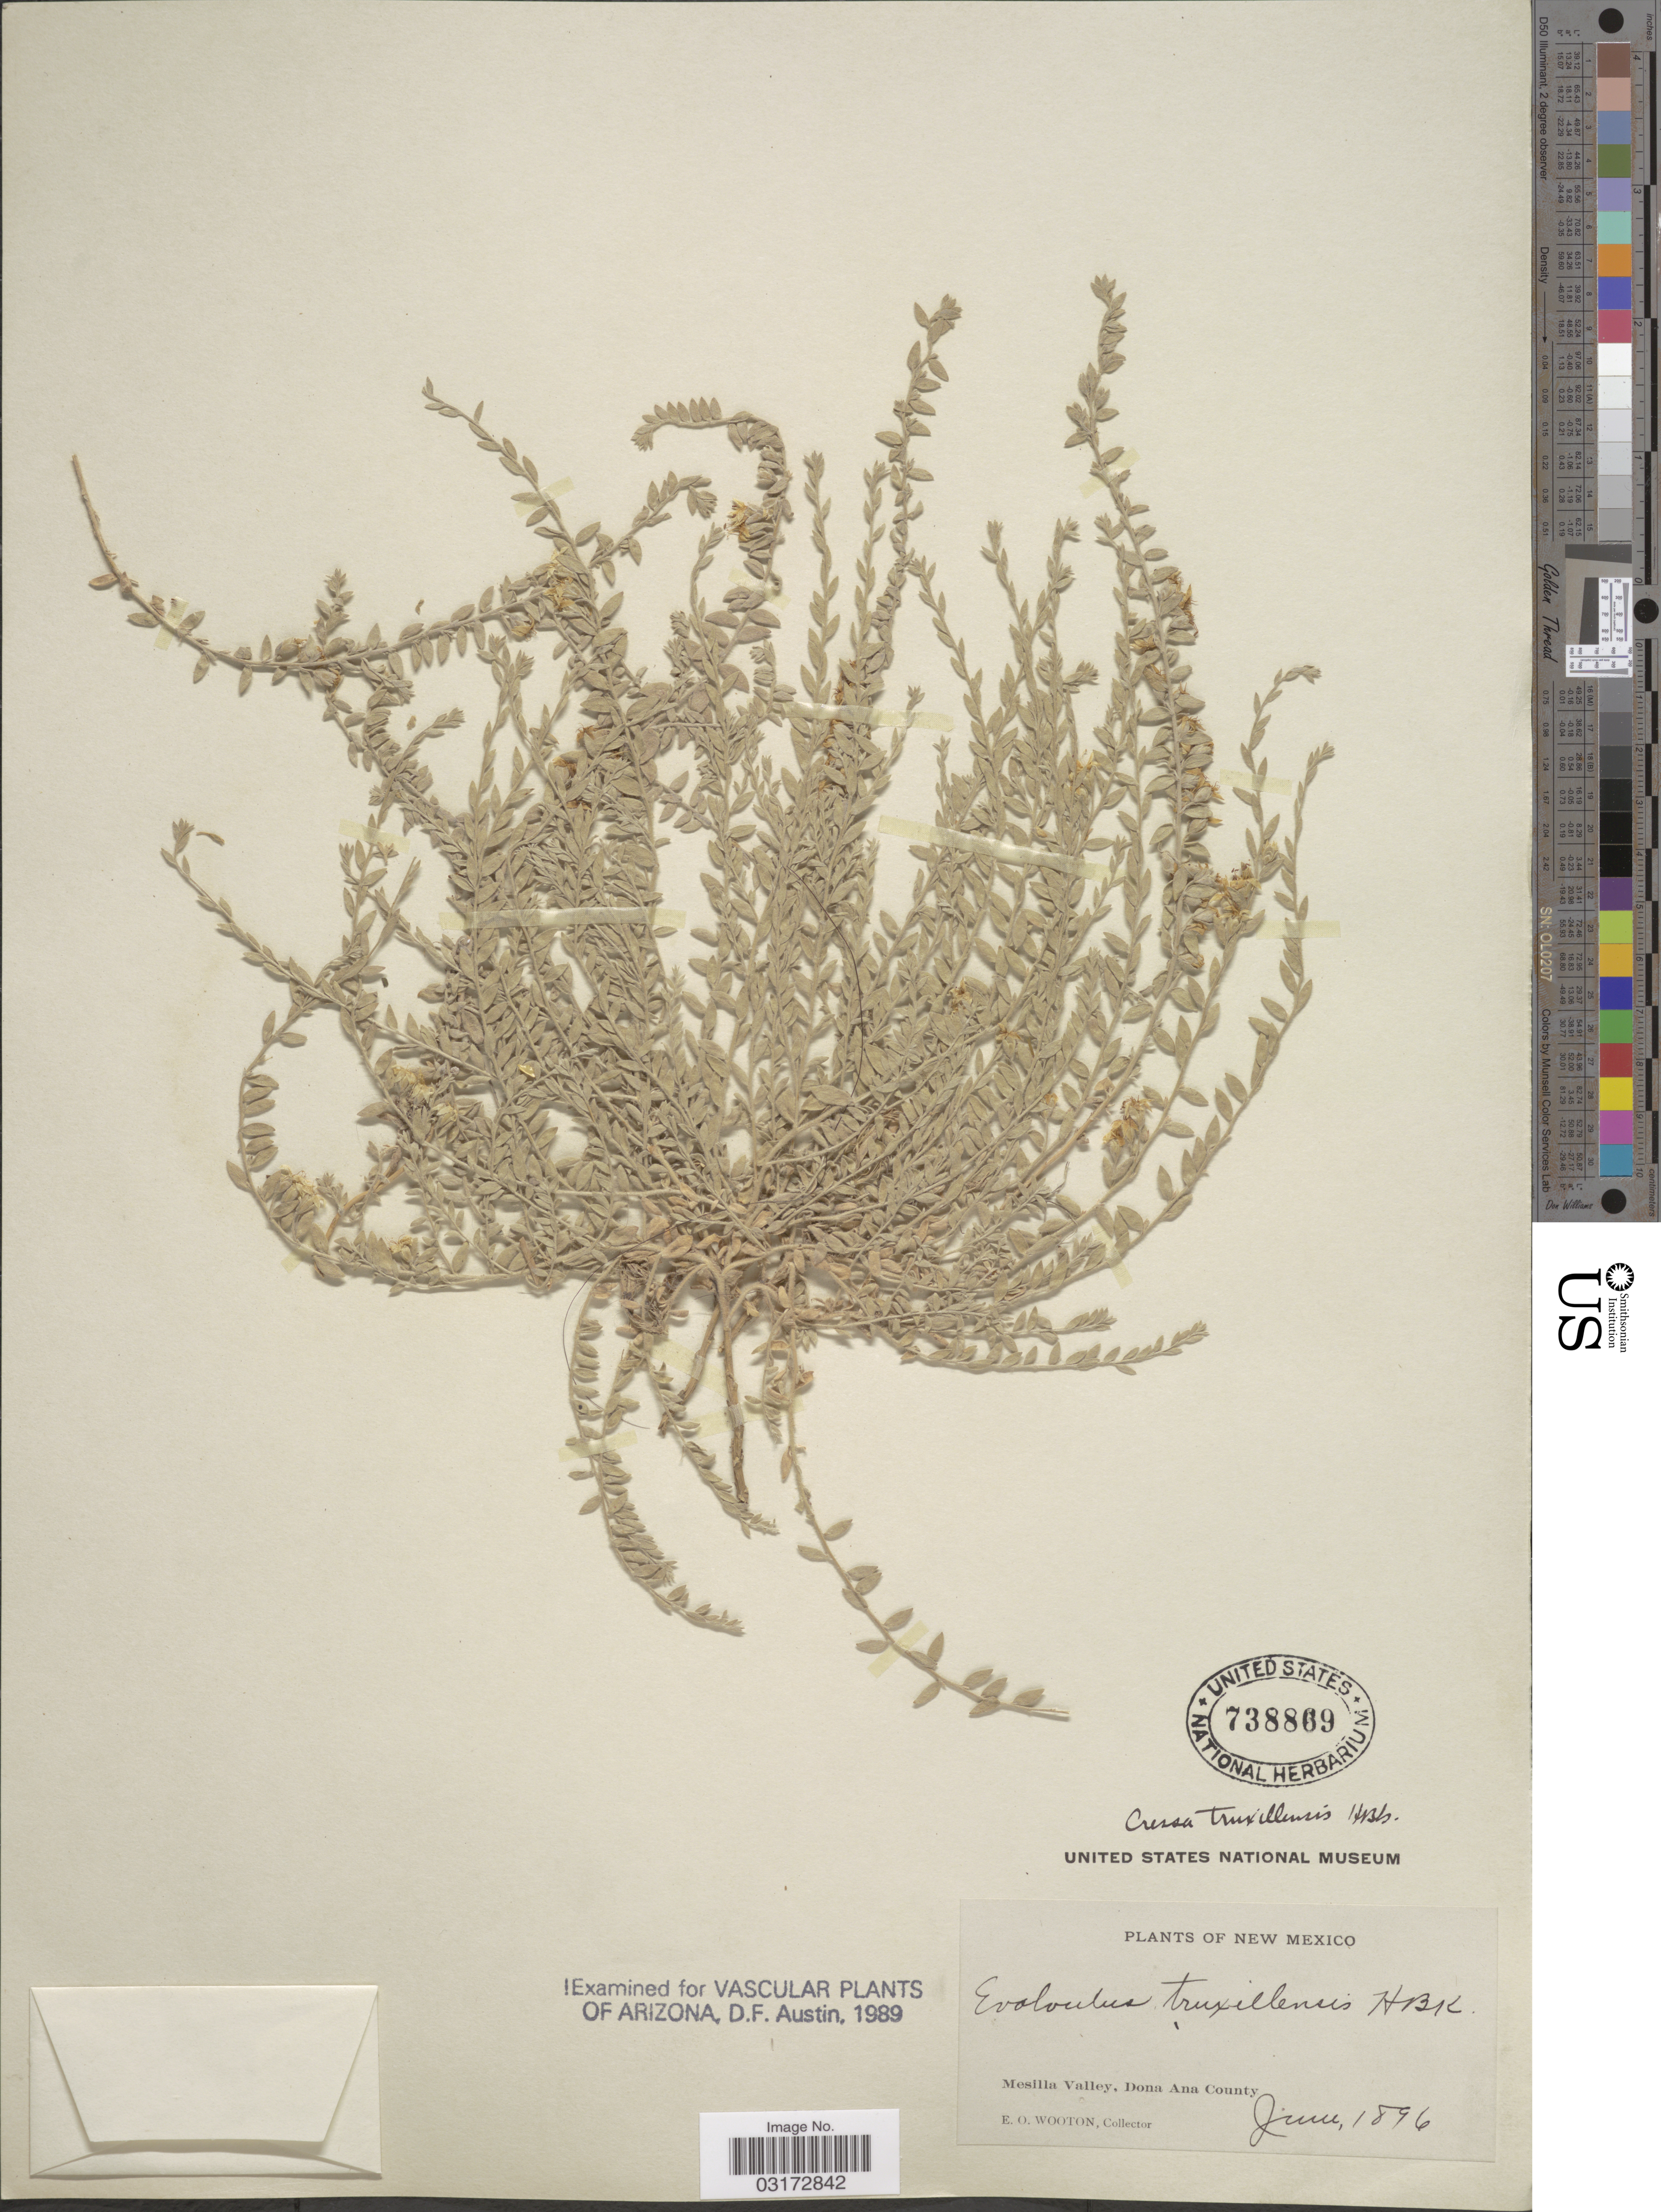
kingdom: Plantae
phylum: Tracheophyta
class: Magnoliopsida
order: Solanales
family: Convolvulaceae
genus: Cressa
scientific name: Cressa truxillensis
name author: Kunth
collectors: E. O. Wooton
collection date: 1896-06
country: United States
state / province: New Mexico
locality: Mesilla Valley, Dona Ana County.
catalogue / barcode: US 738869